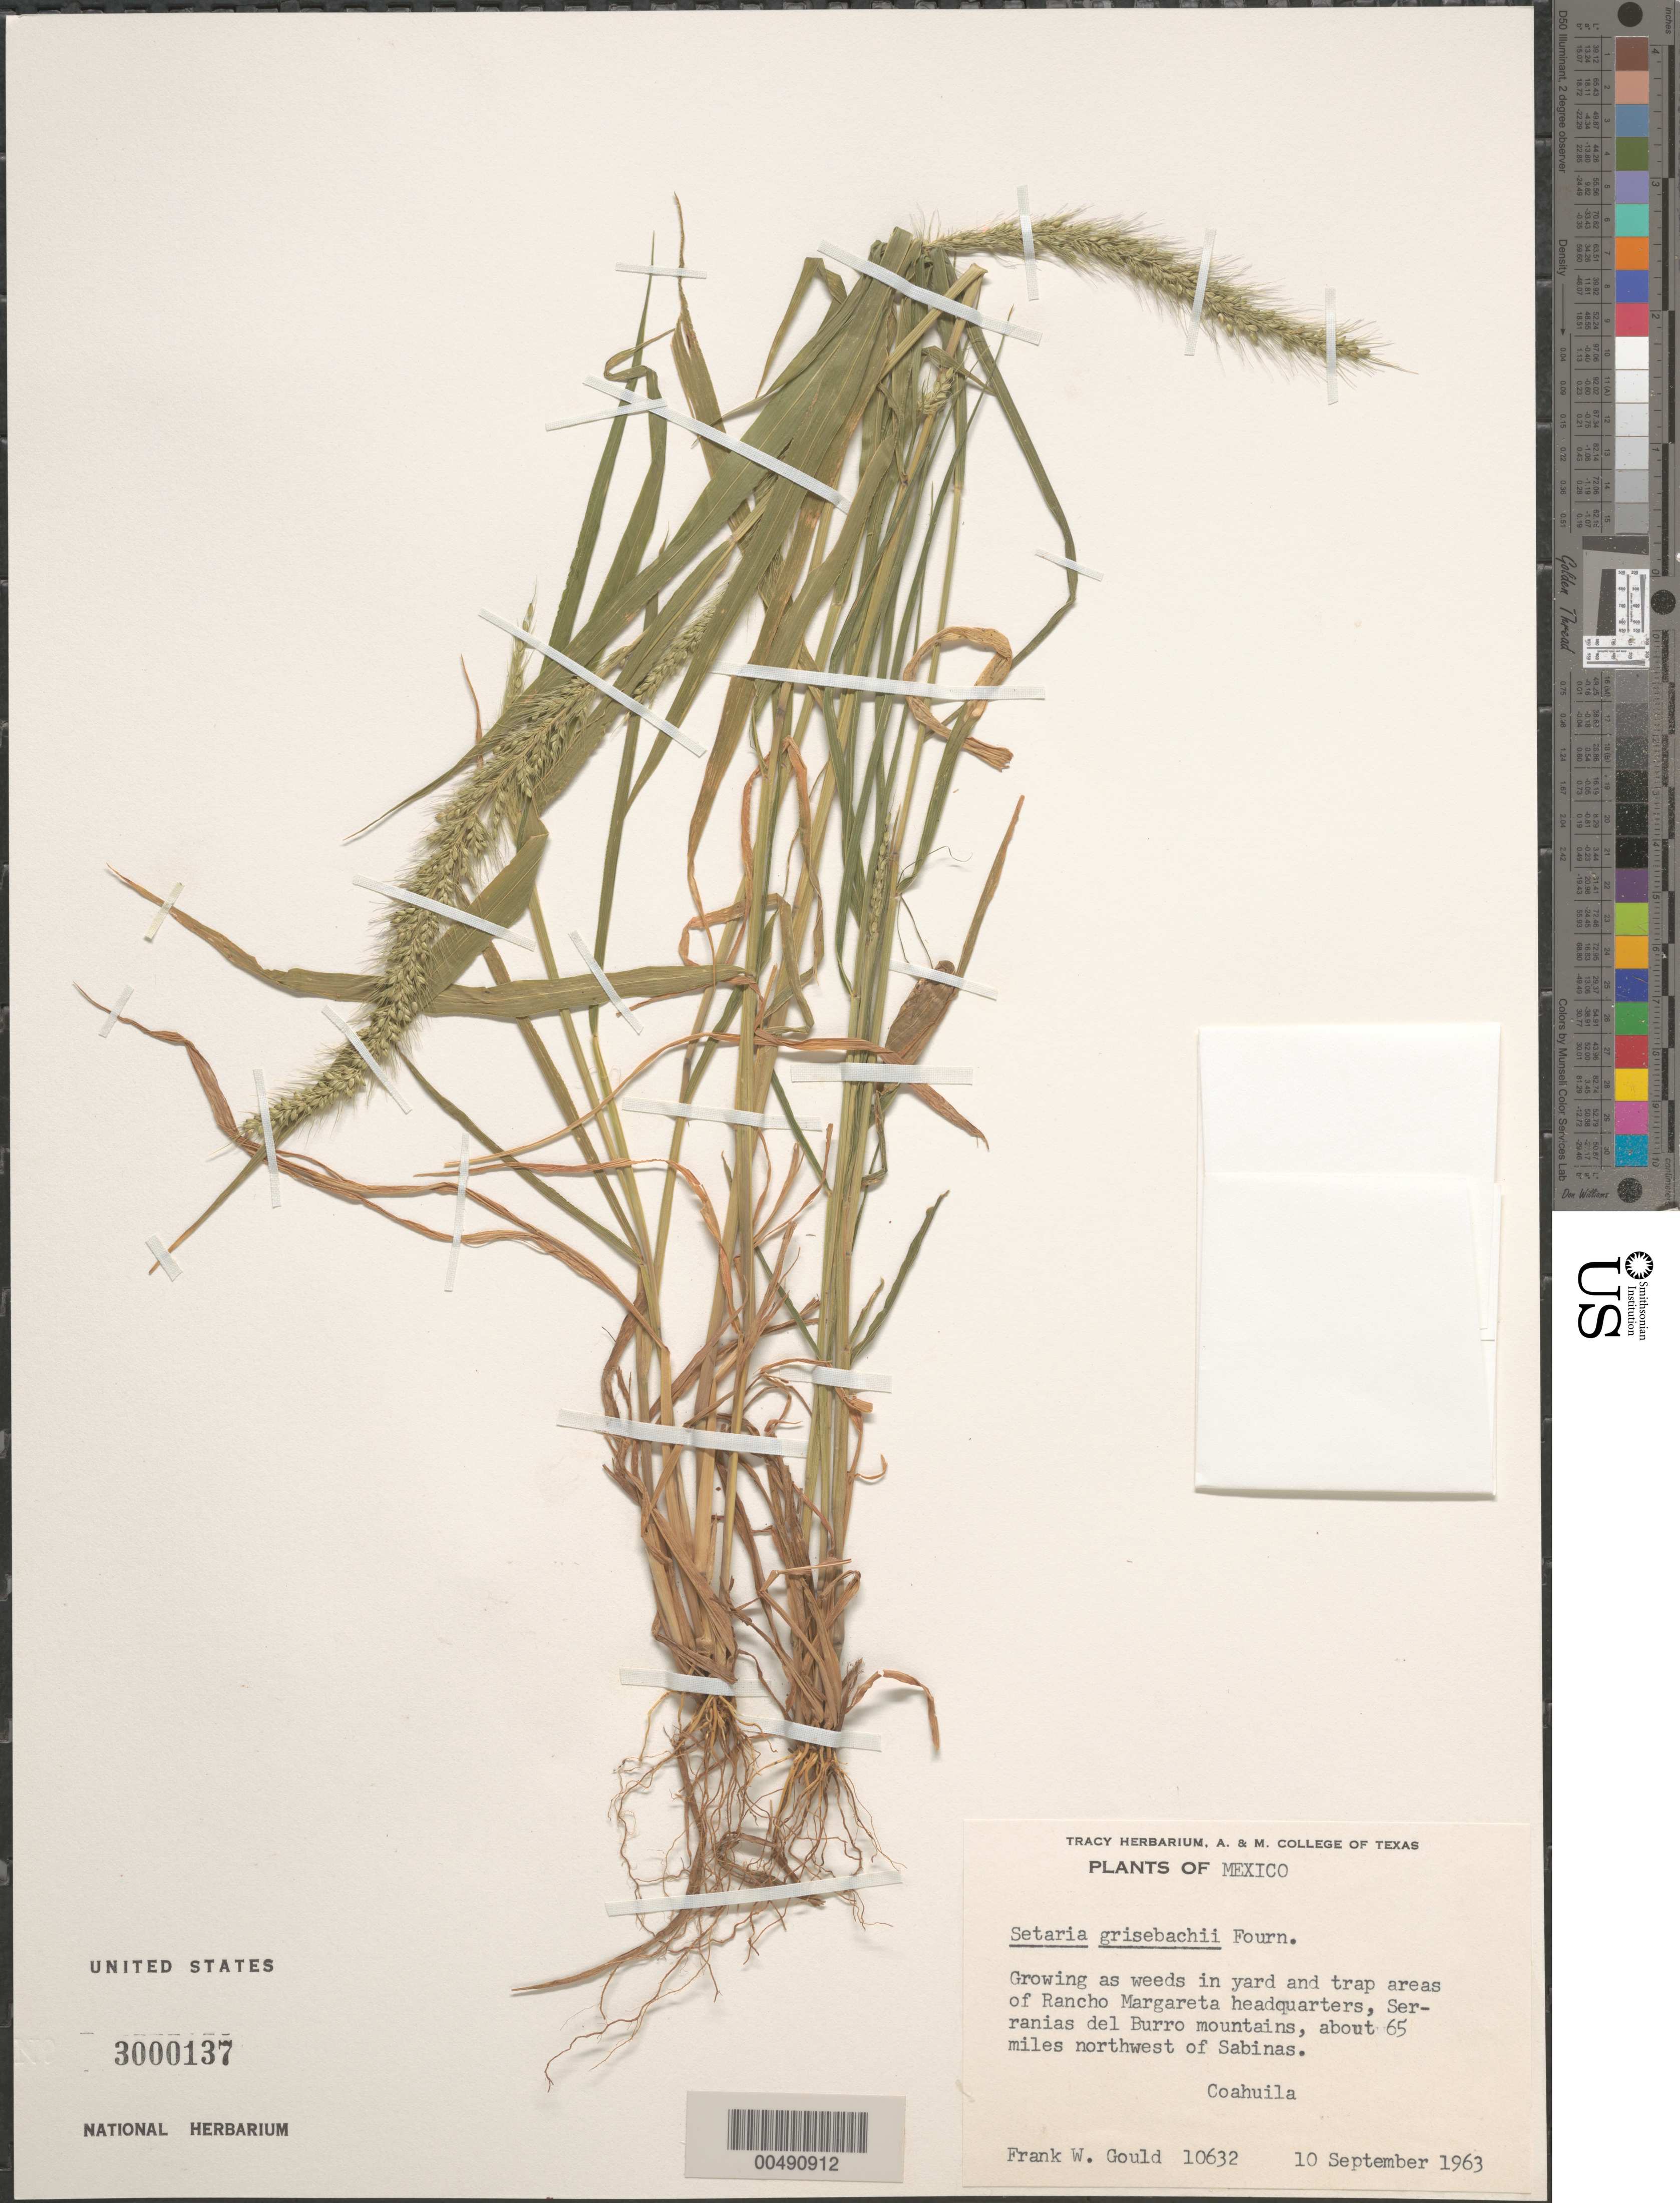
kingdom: Plantae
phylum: Tracheophyta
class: Liliopsida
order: Poales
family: Poaceae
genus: Setaria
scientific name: Setaria grisebachii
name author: E. Fourn.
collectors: F. W. Gould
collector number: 10632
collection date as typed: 10 Sep 1963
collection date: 1963-09-10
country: Mexico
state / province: Coahuila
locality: Rancho Margareta headquarters, Serranias del Burro Mts, about 65 mi NW of Sabinas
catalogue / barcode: US 3000137